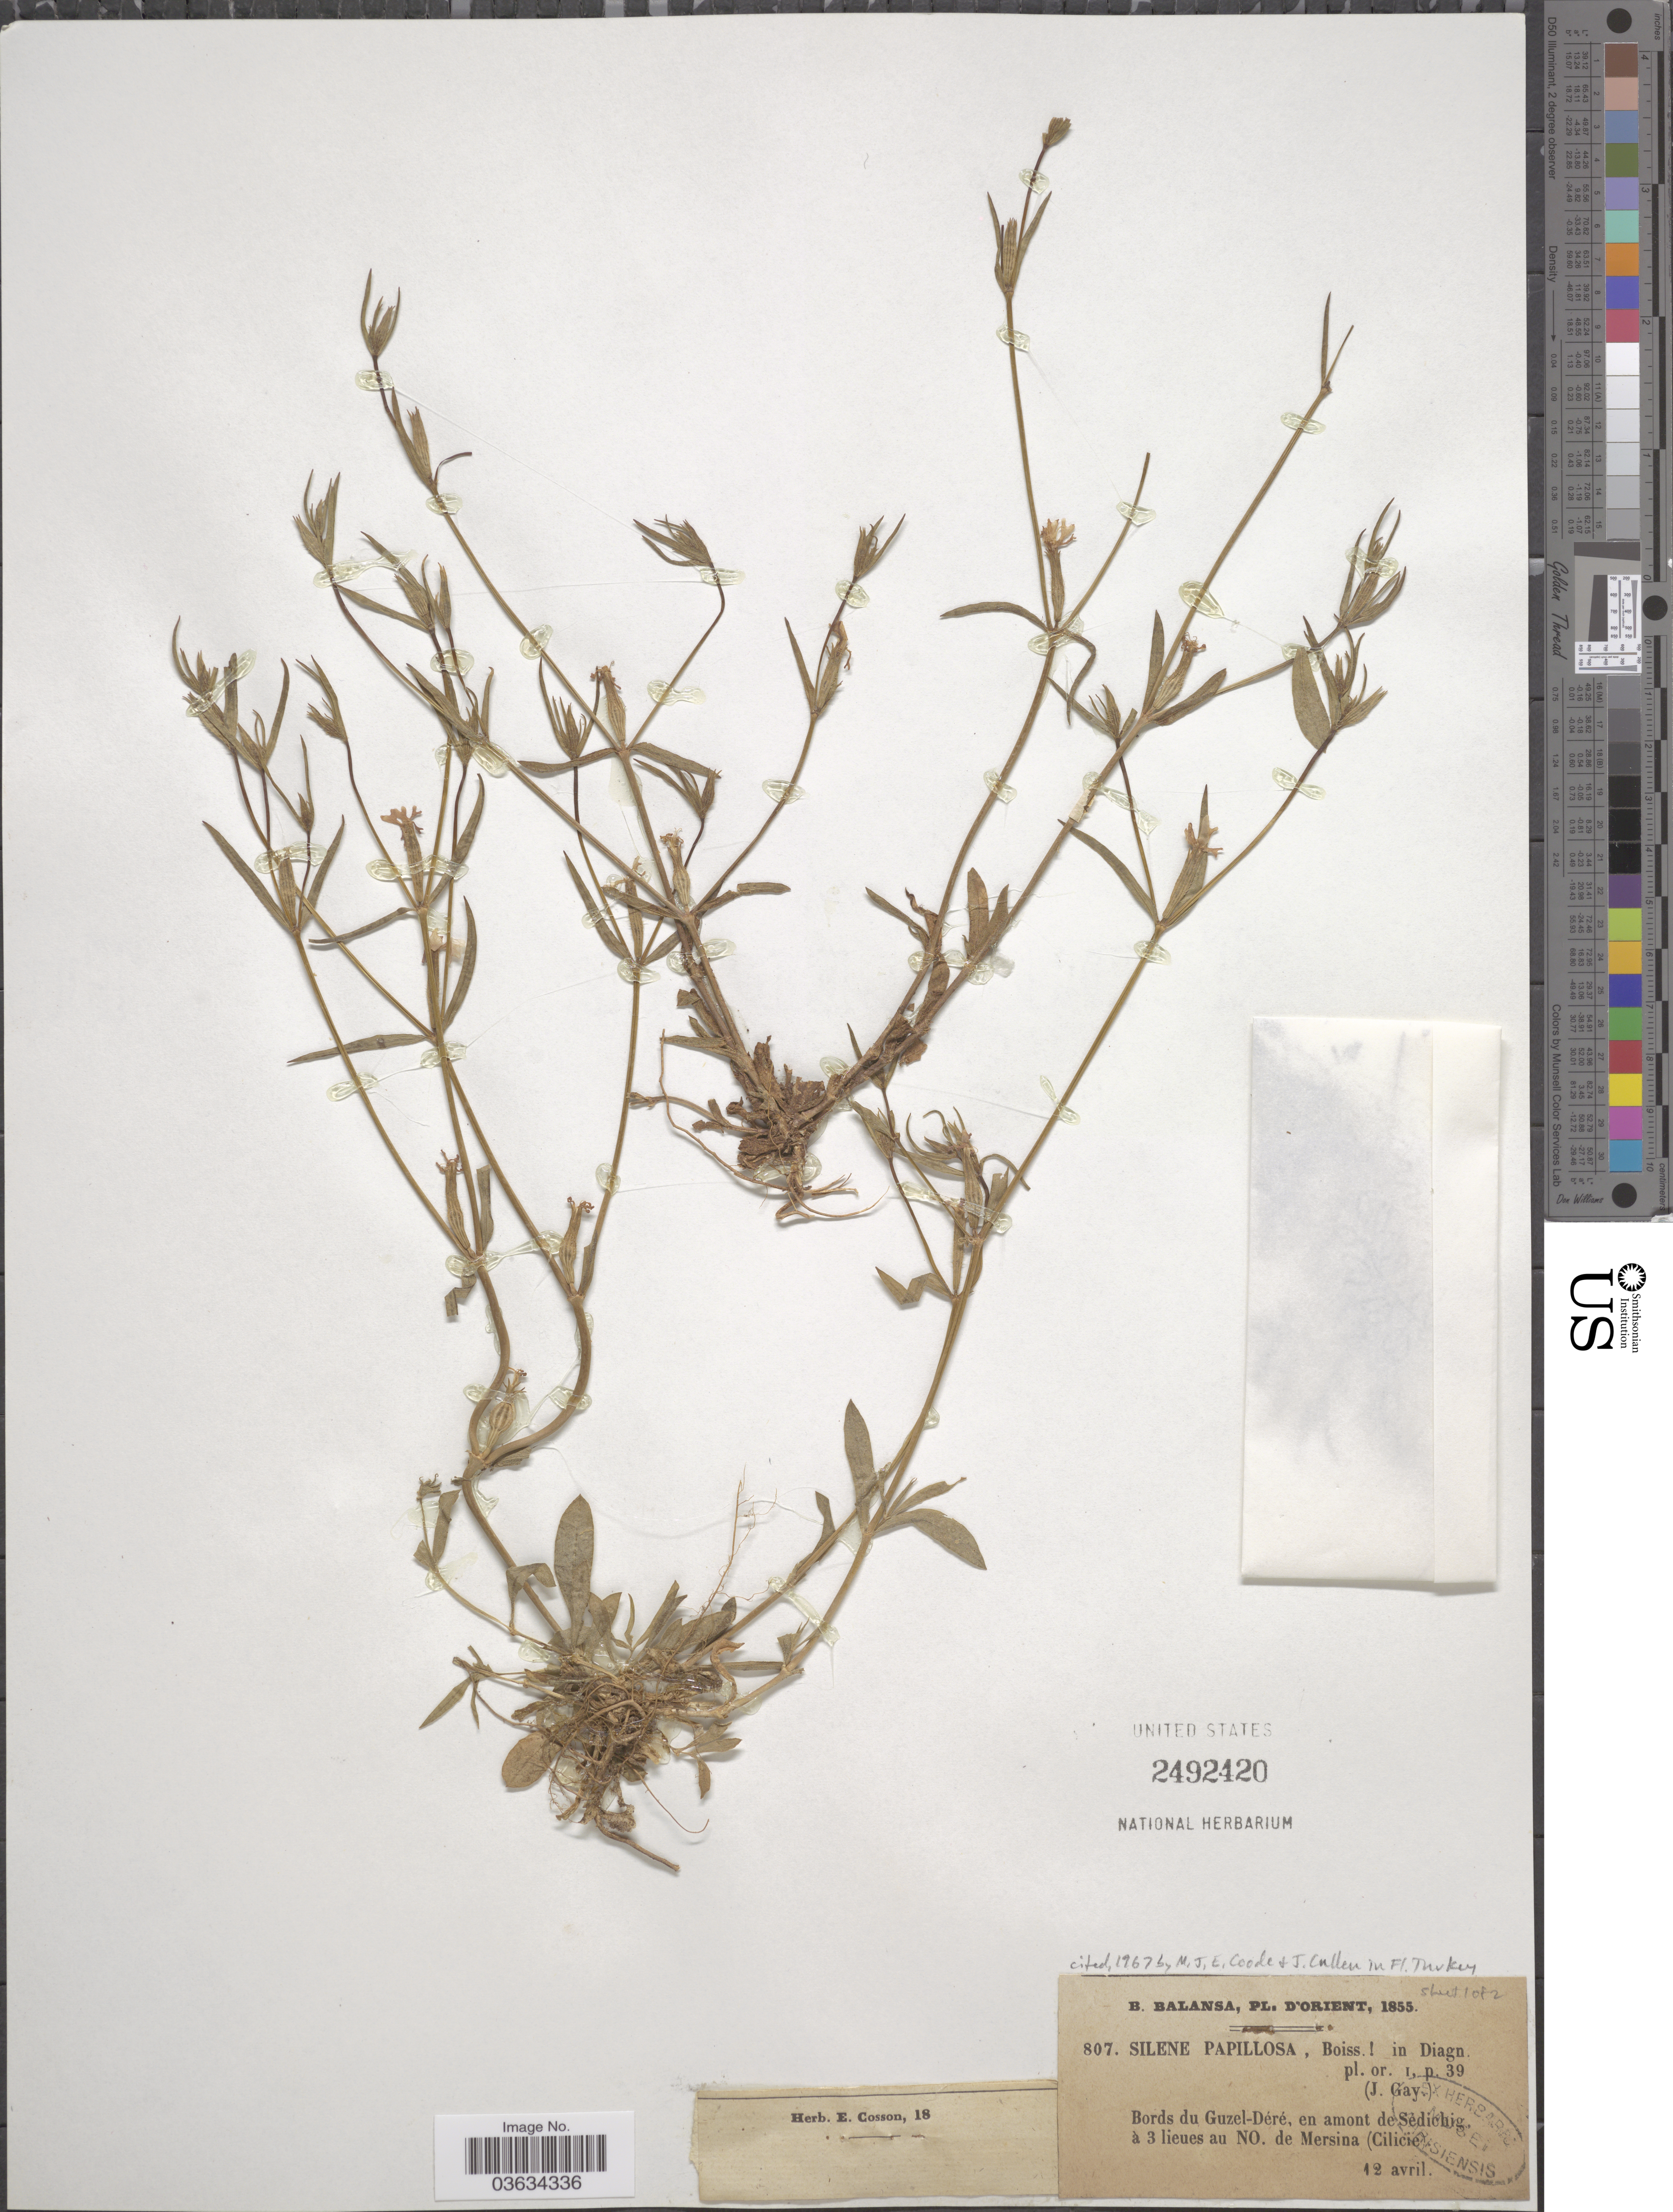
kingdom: Plantae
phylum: Tracheophyta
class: Magnoliopsida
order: Caryophyllales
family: Caryophyllaceae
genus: Silene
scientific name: Silene papillosa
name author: Formánek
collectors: B. Balansa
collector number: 807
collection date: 1855-04-12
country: Turkey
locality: D'Orient. Bords du Guzel-Déré, en amont de Sédichig, à 3 lieues au NO. de Mersina (Cilicie).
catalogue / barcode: US 2492420